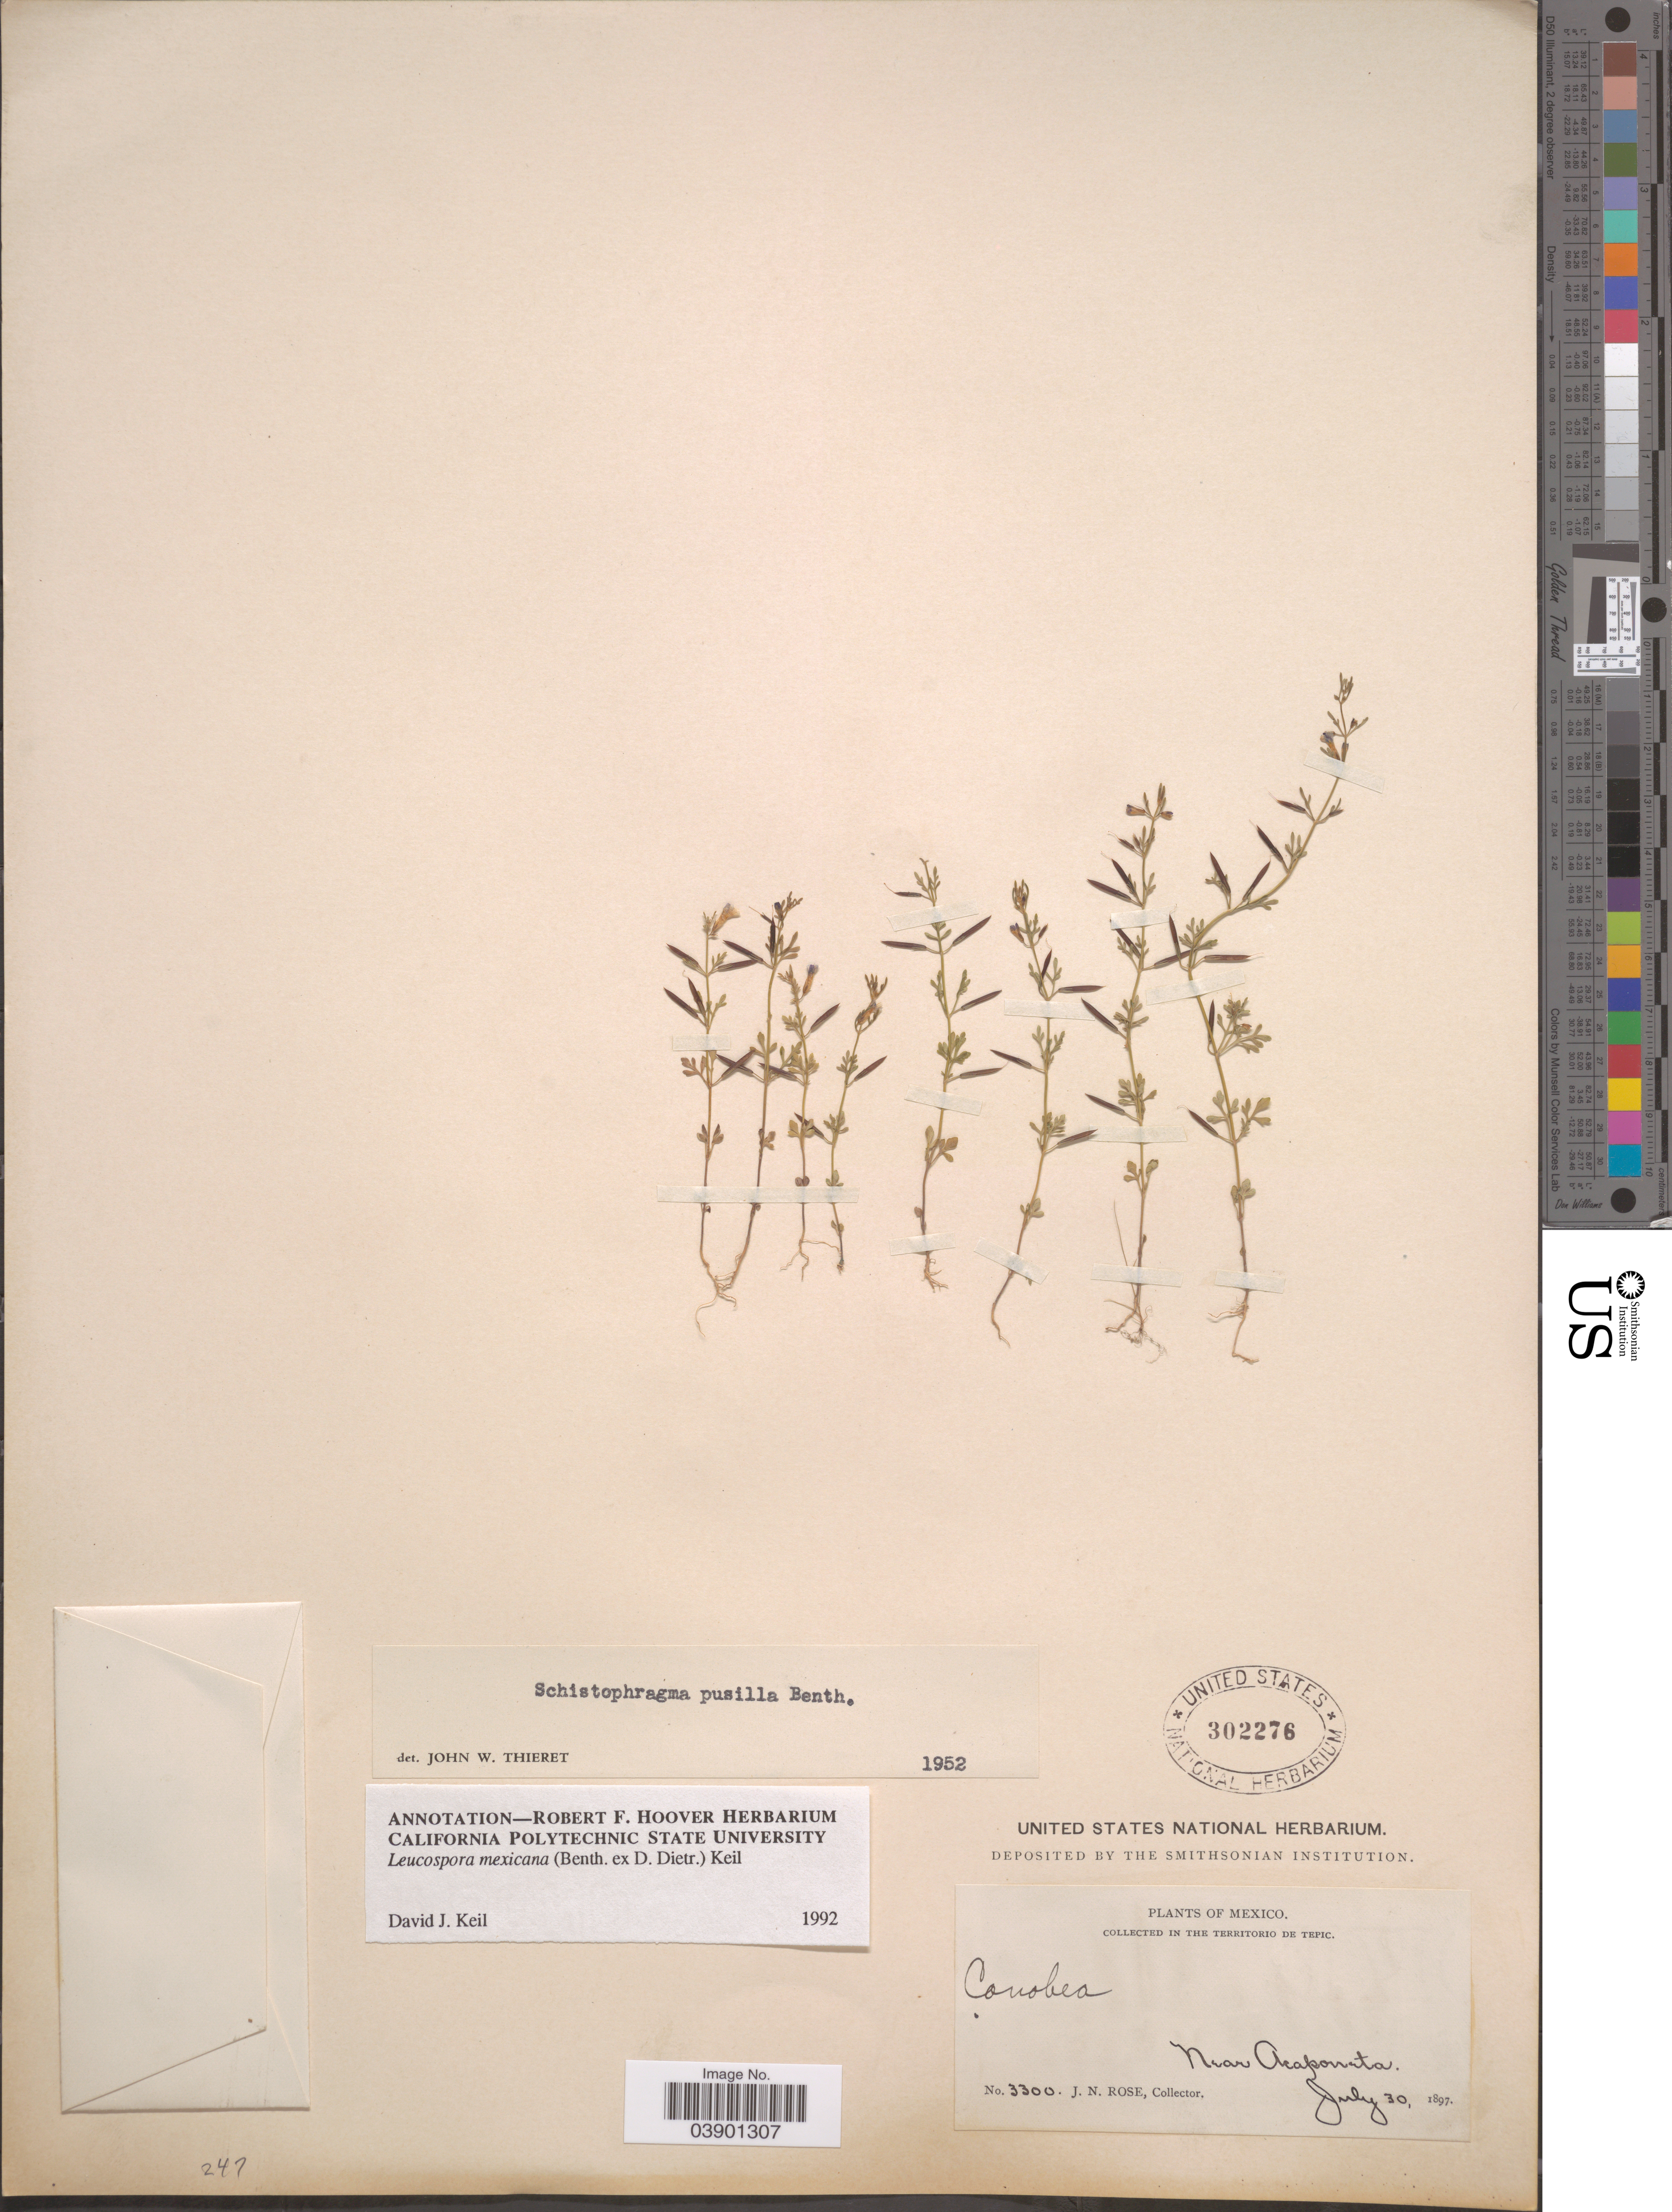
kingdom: Plantae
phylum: Tracheophyta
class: Magnoliopsida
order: Lamiales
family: Plantaginaceae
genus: Schistophragma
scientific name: Schistophragma pusillum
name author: Benth.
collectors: J. N. Rose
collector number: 3300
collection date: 1897-07-30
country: Mexico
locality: In the Territorio de Tepic. Near Acaponeta.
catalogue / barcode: US 302276